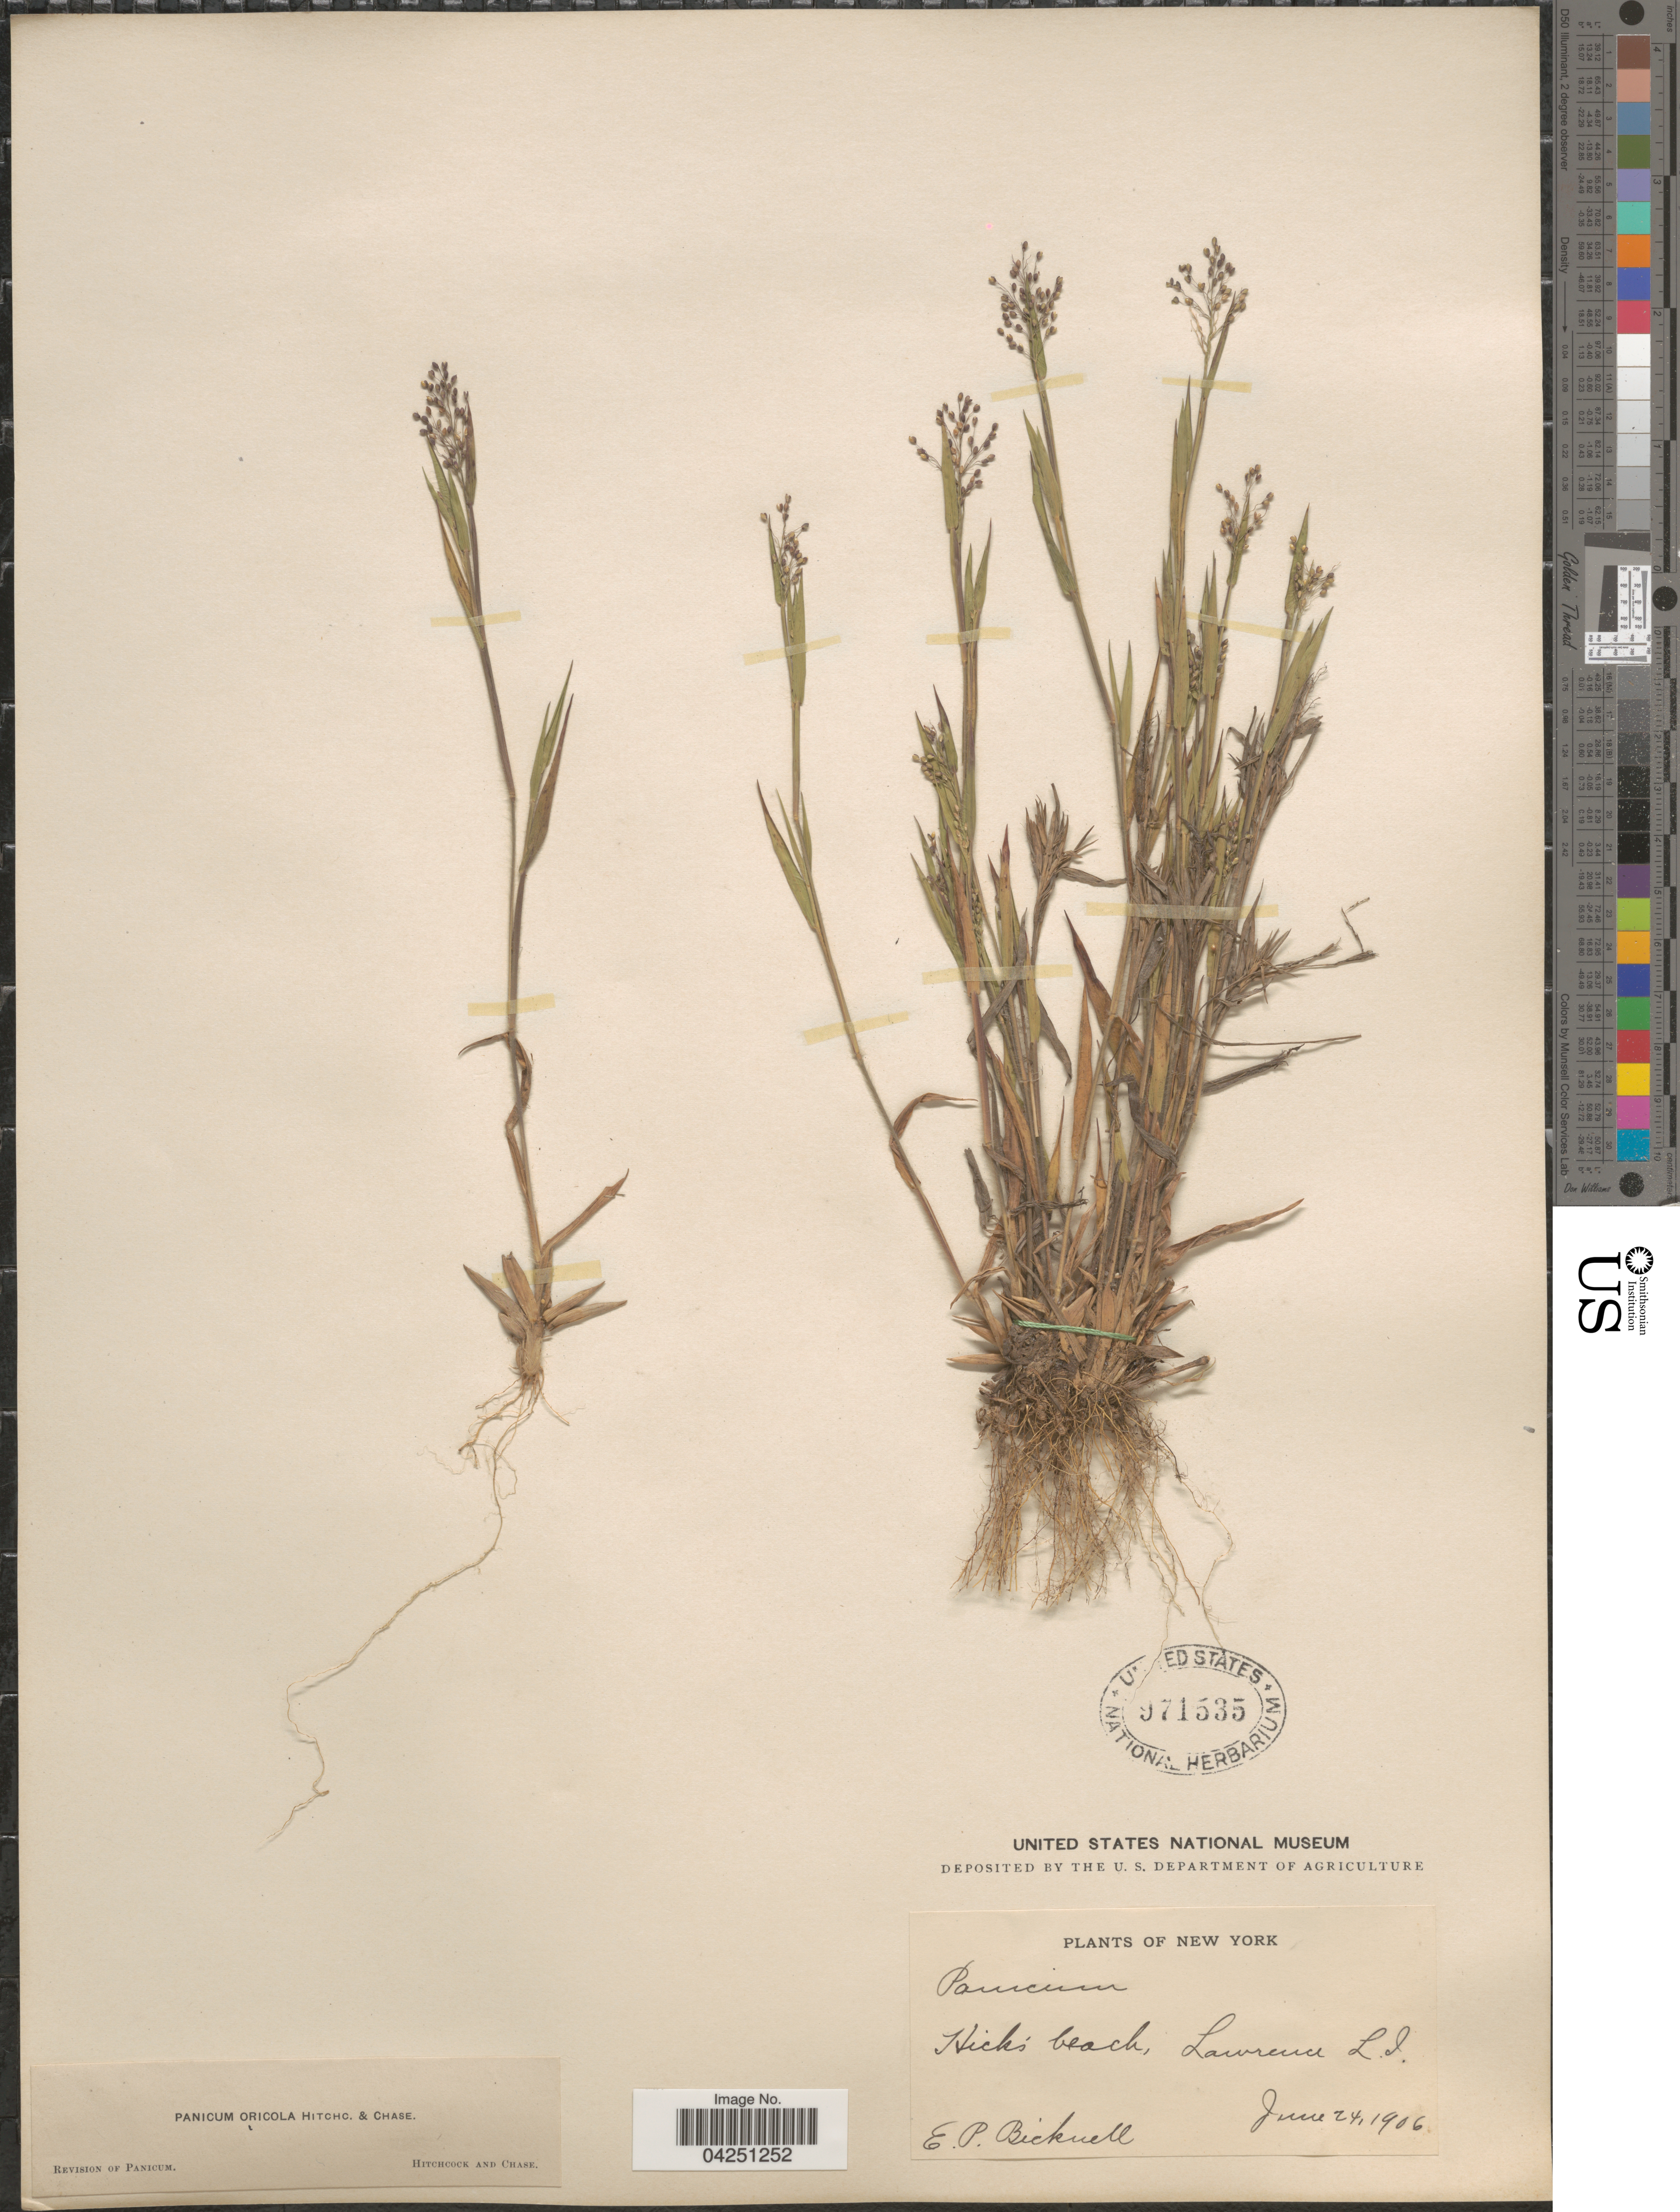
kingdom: Plantae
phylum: Tracheophyta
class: Liliopsida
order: Poales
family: Poaceae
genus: Dichanthelium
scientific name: Dichanthelium acuminatum var. acuminatum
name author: (Sw.) Gould & C.A. Clark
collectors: E. P. Bicknell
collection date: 1906-06-24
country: United States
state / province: New York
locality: Hick's beach, Lawrence L.I.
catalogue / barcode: US 971535